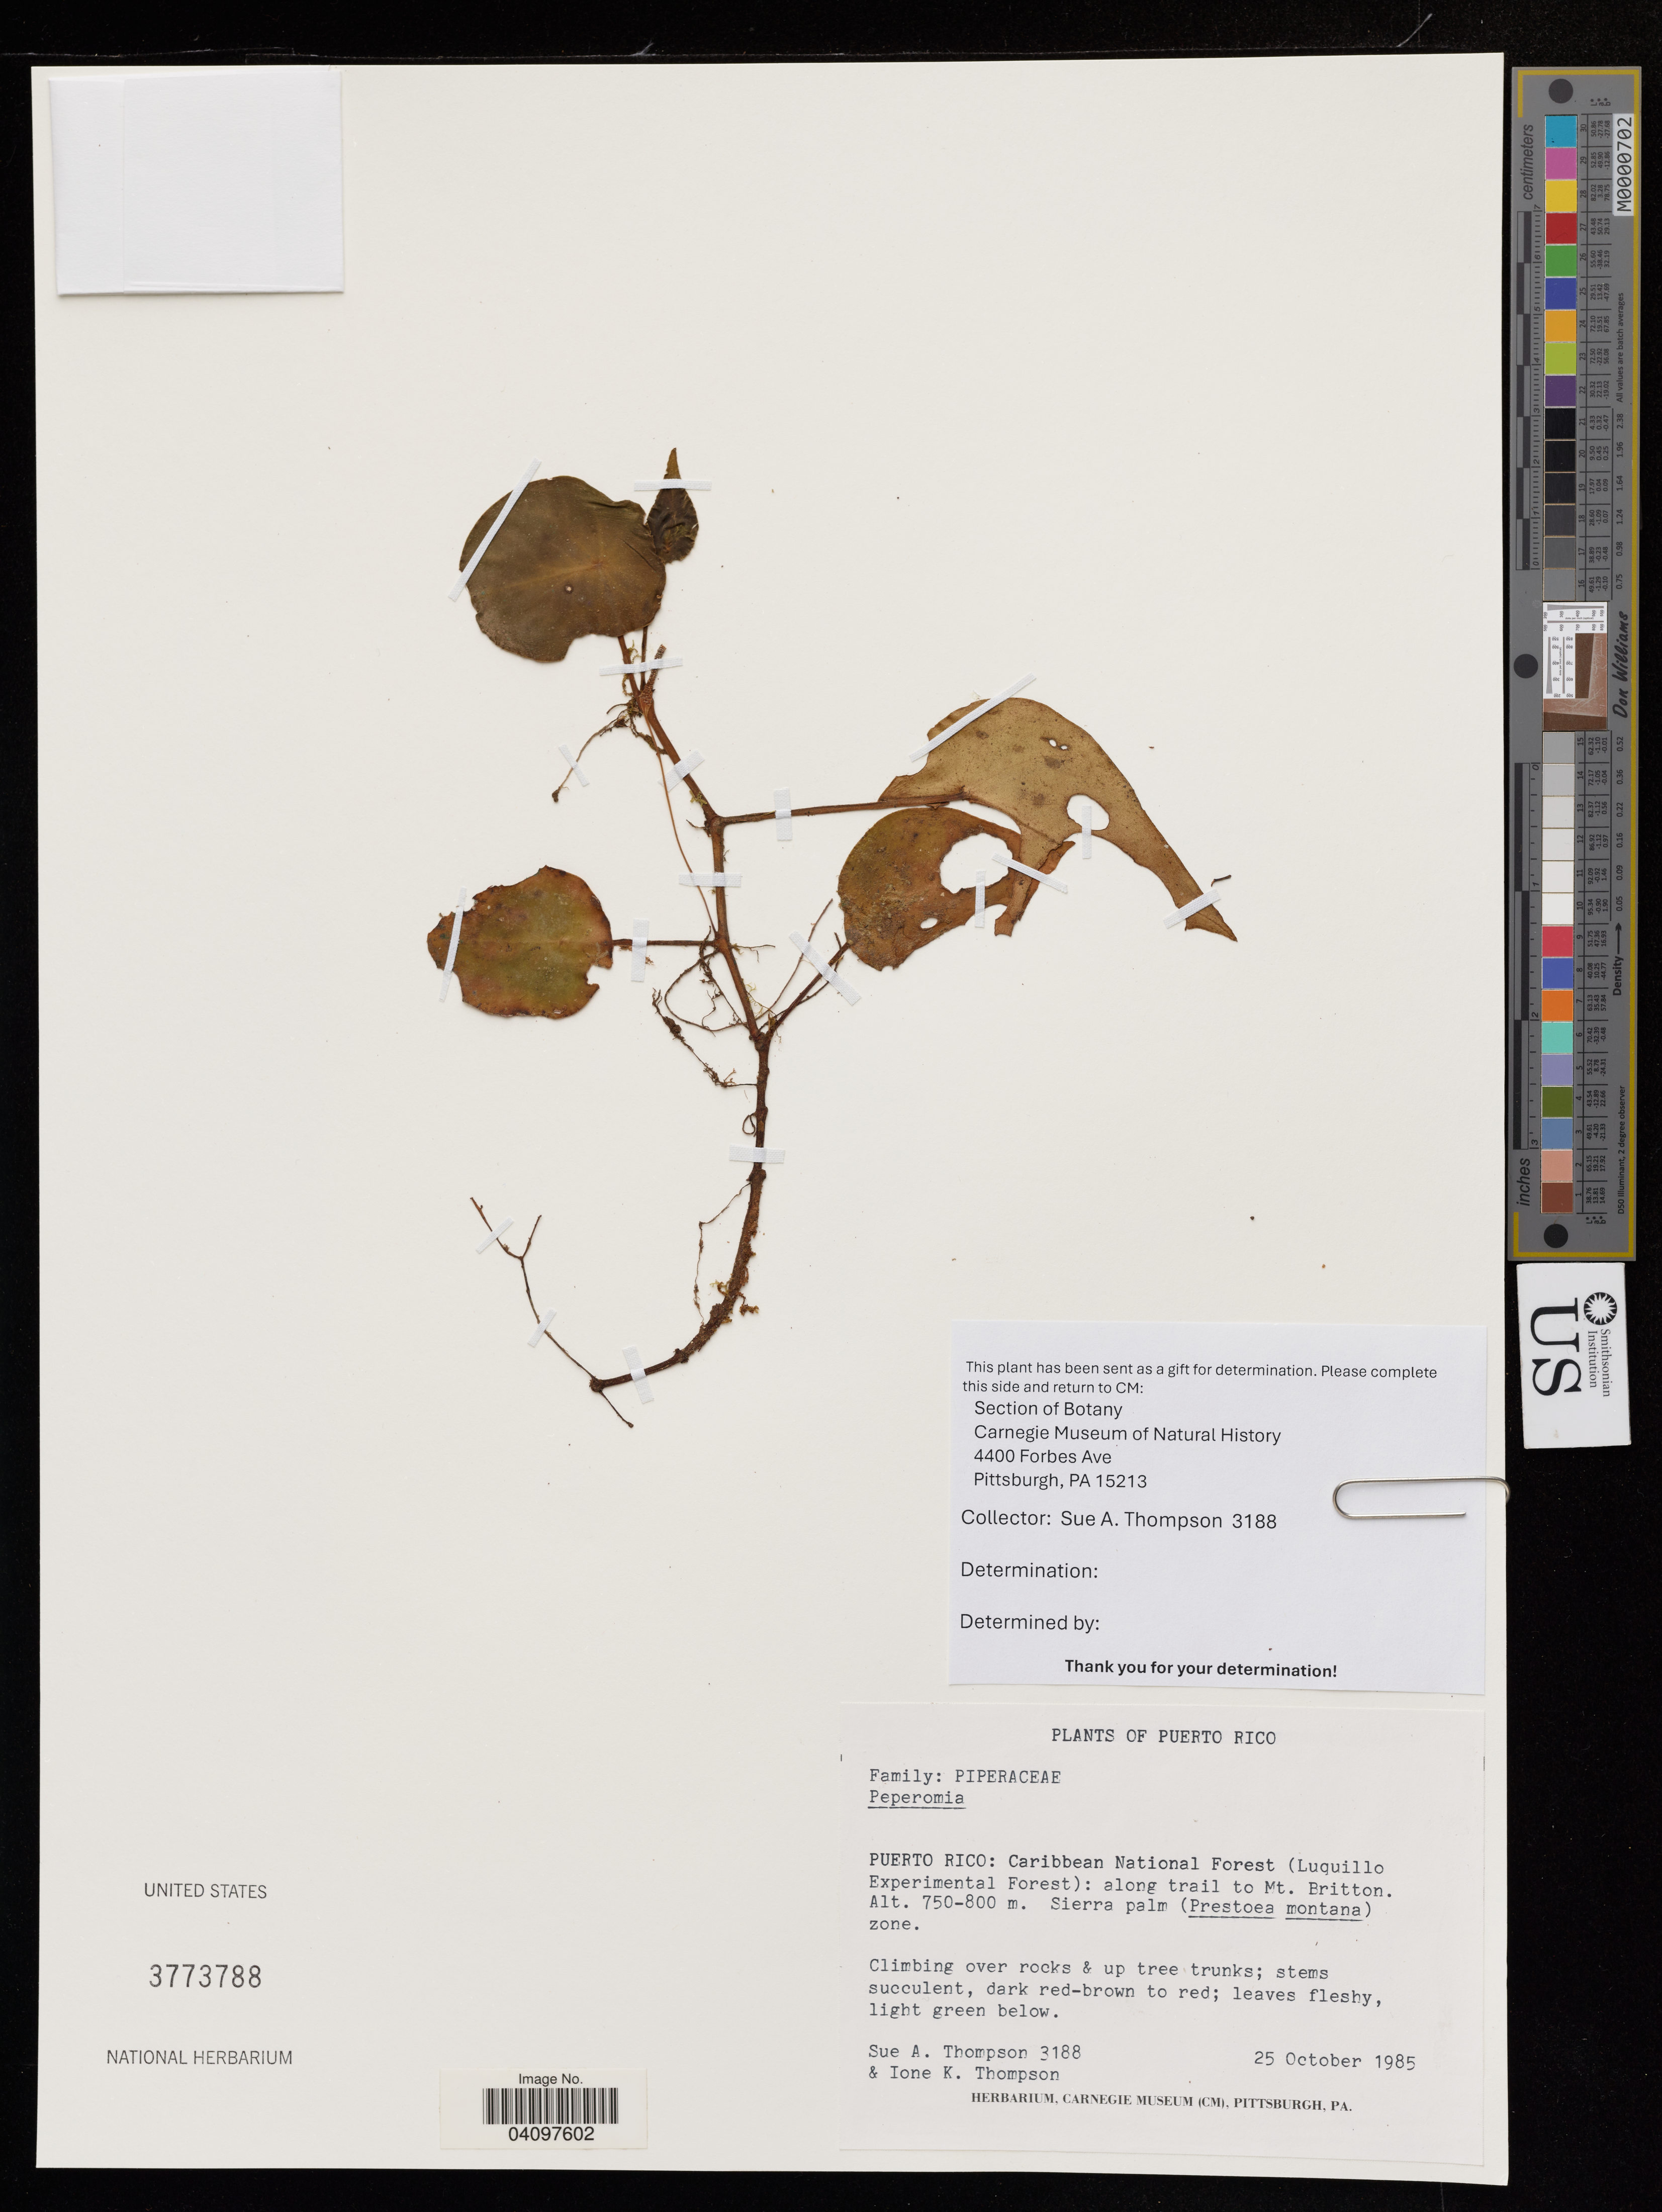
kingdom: Plantae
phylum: Tracheophyta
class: Magnoliopsida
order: Piperales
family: Piperaceae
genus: Peperomia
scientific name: Peperomia sp.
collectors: S. A. Thompson & I. Thompson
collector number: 3188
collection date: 1985-10-25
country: Puerto Rico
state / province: Luquillo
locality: Caribbean National Forest (Luquillo Experimental Forest): along trail to Mt. Britton.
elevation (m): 750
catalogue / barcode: US 3773788